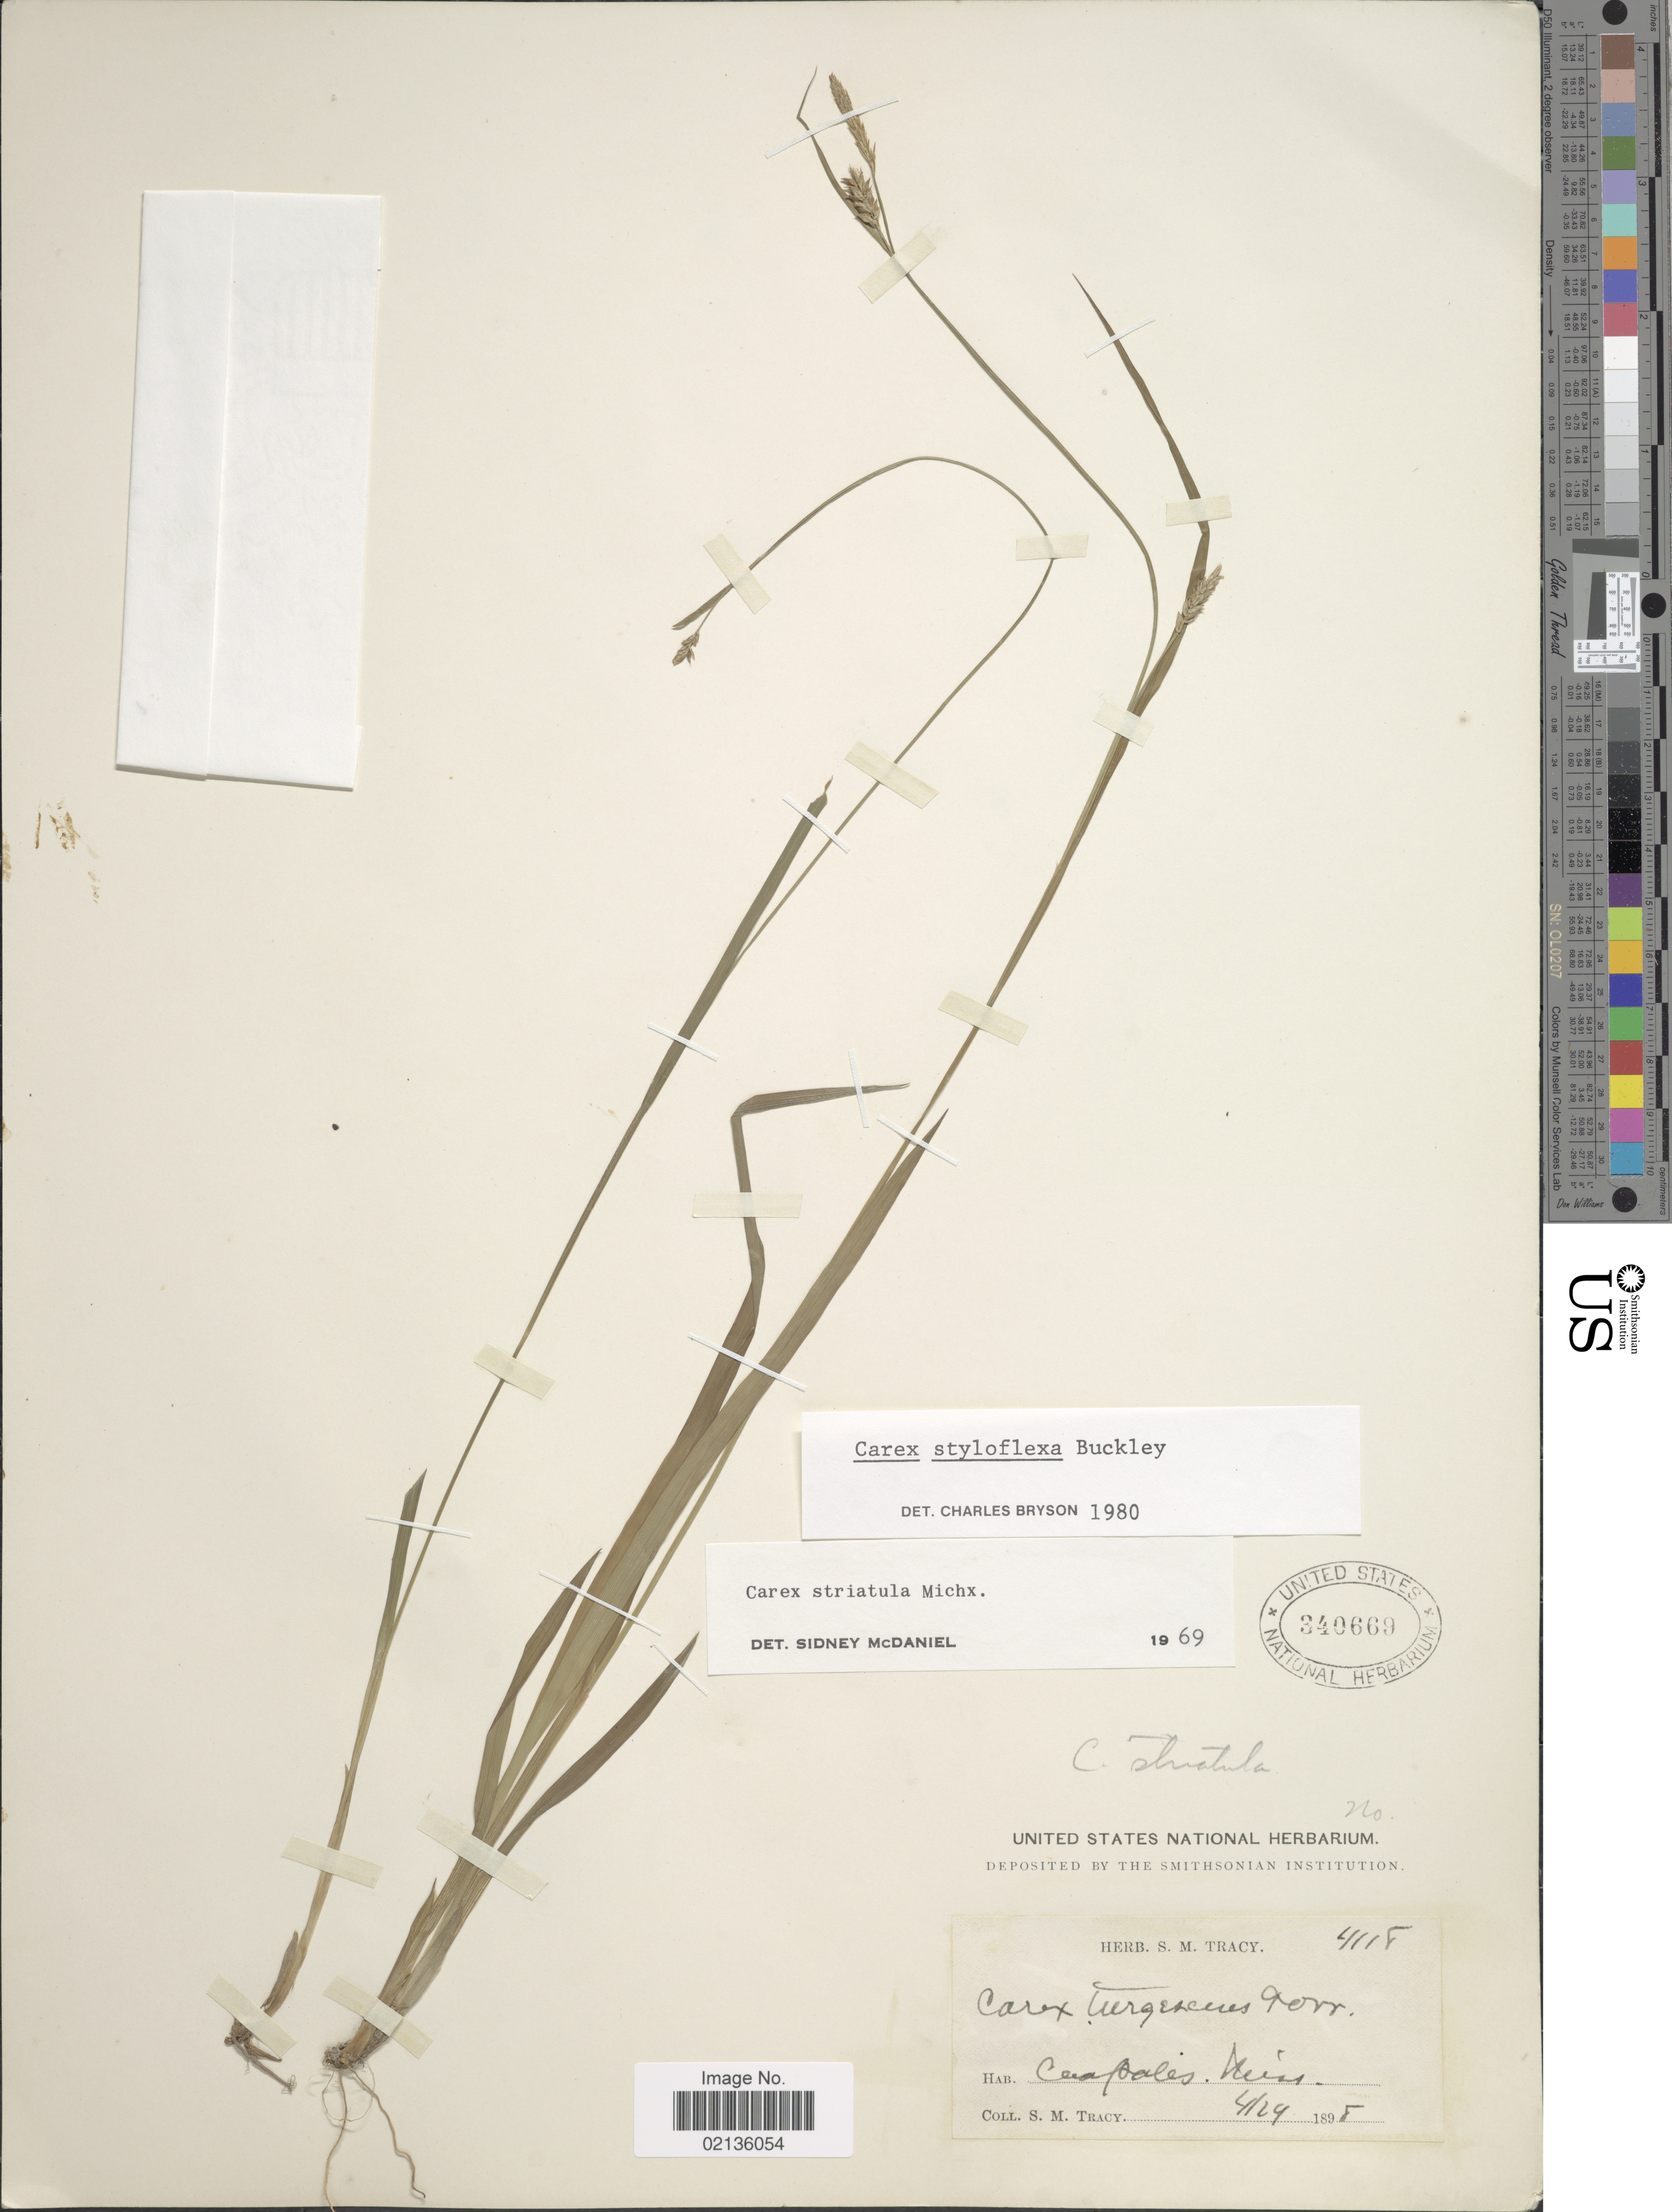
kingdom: Plantae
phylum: Tracheophyta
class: Liliopsida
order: Poales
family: Cyperaceae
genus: Carex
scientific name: Carex styloflexa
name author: Buckley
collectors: S. M. Tracy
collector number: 4118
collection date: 1898-04-29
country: United States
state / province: Mississippi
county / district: Harrison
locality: Coopolis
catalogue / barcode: US 340669